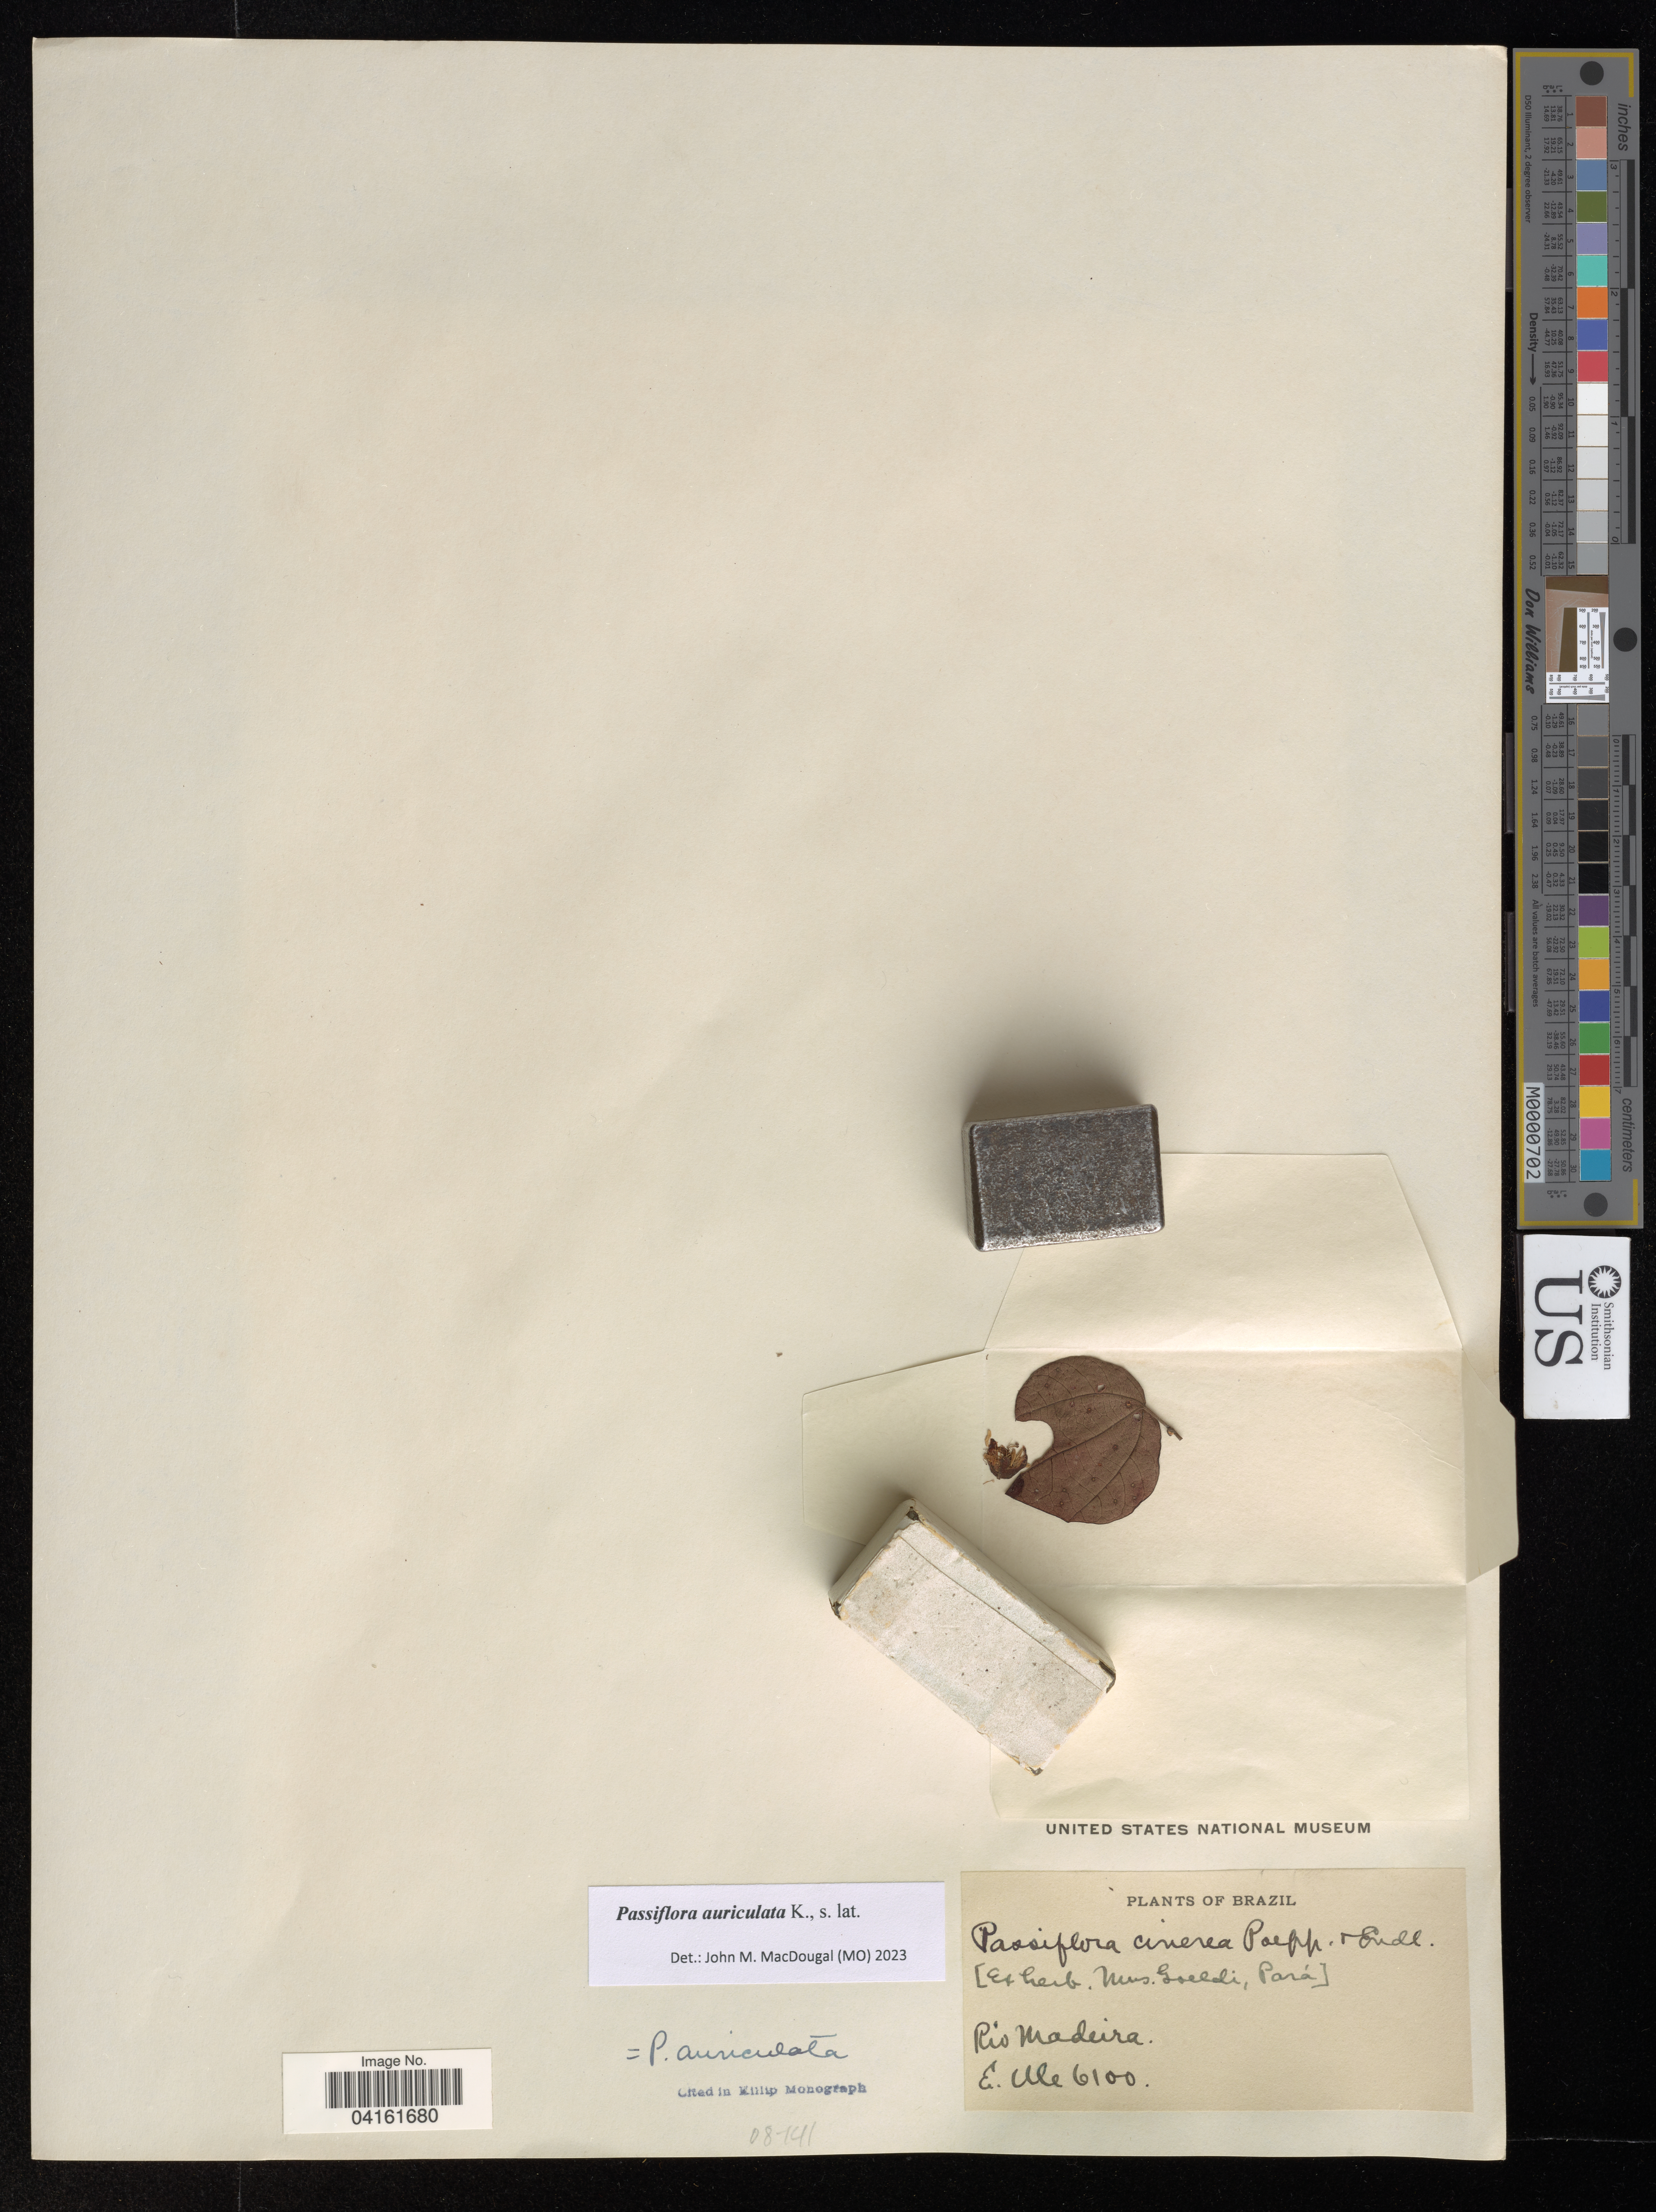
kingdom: Plantae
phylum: Tracheophyta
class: Magnoliopsida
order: Malpighiales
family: Passifloraceae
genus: Passiflora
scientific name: Passiflora auriculata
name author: Kunth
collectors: E. Ule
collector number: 6100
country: Brazil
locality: Rio Madeira.